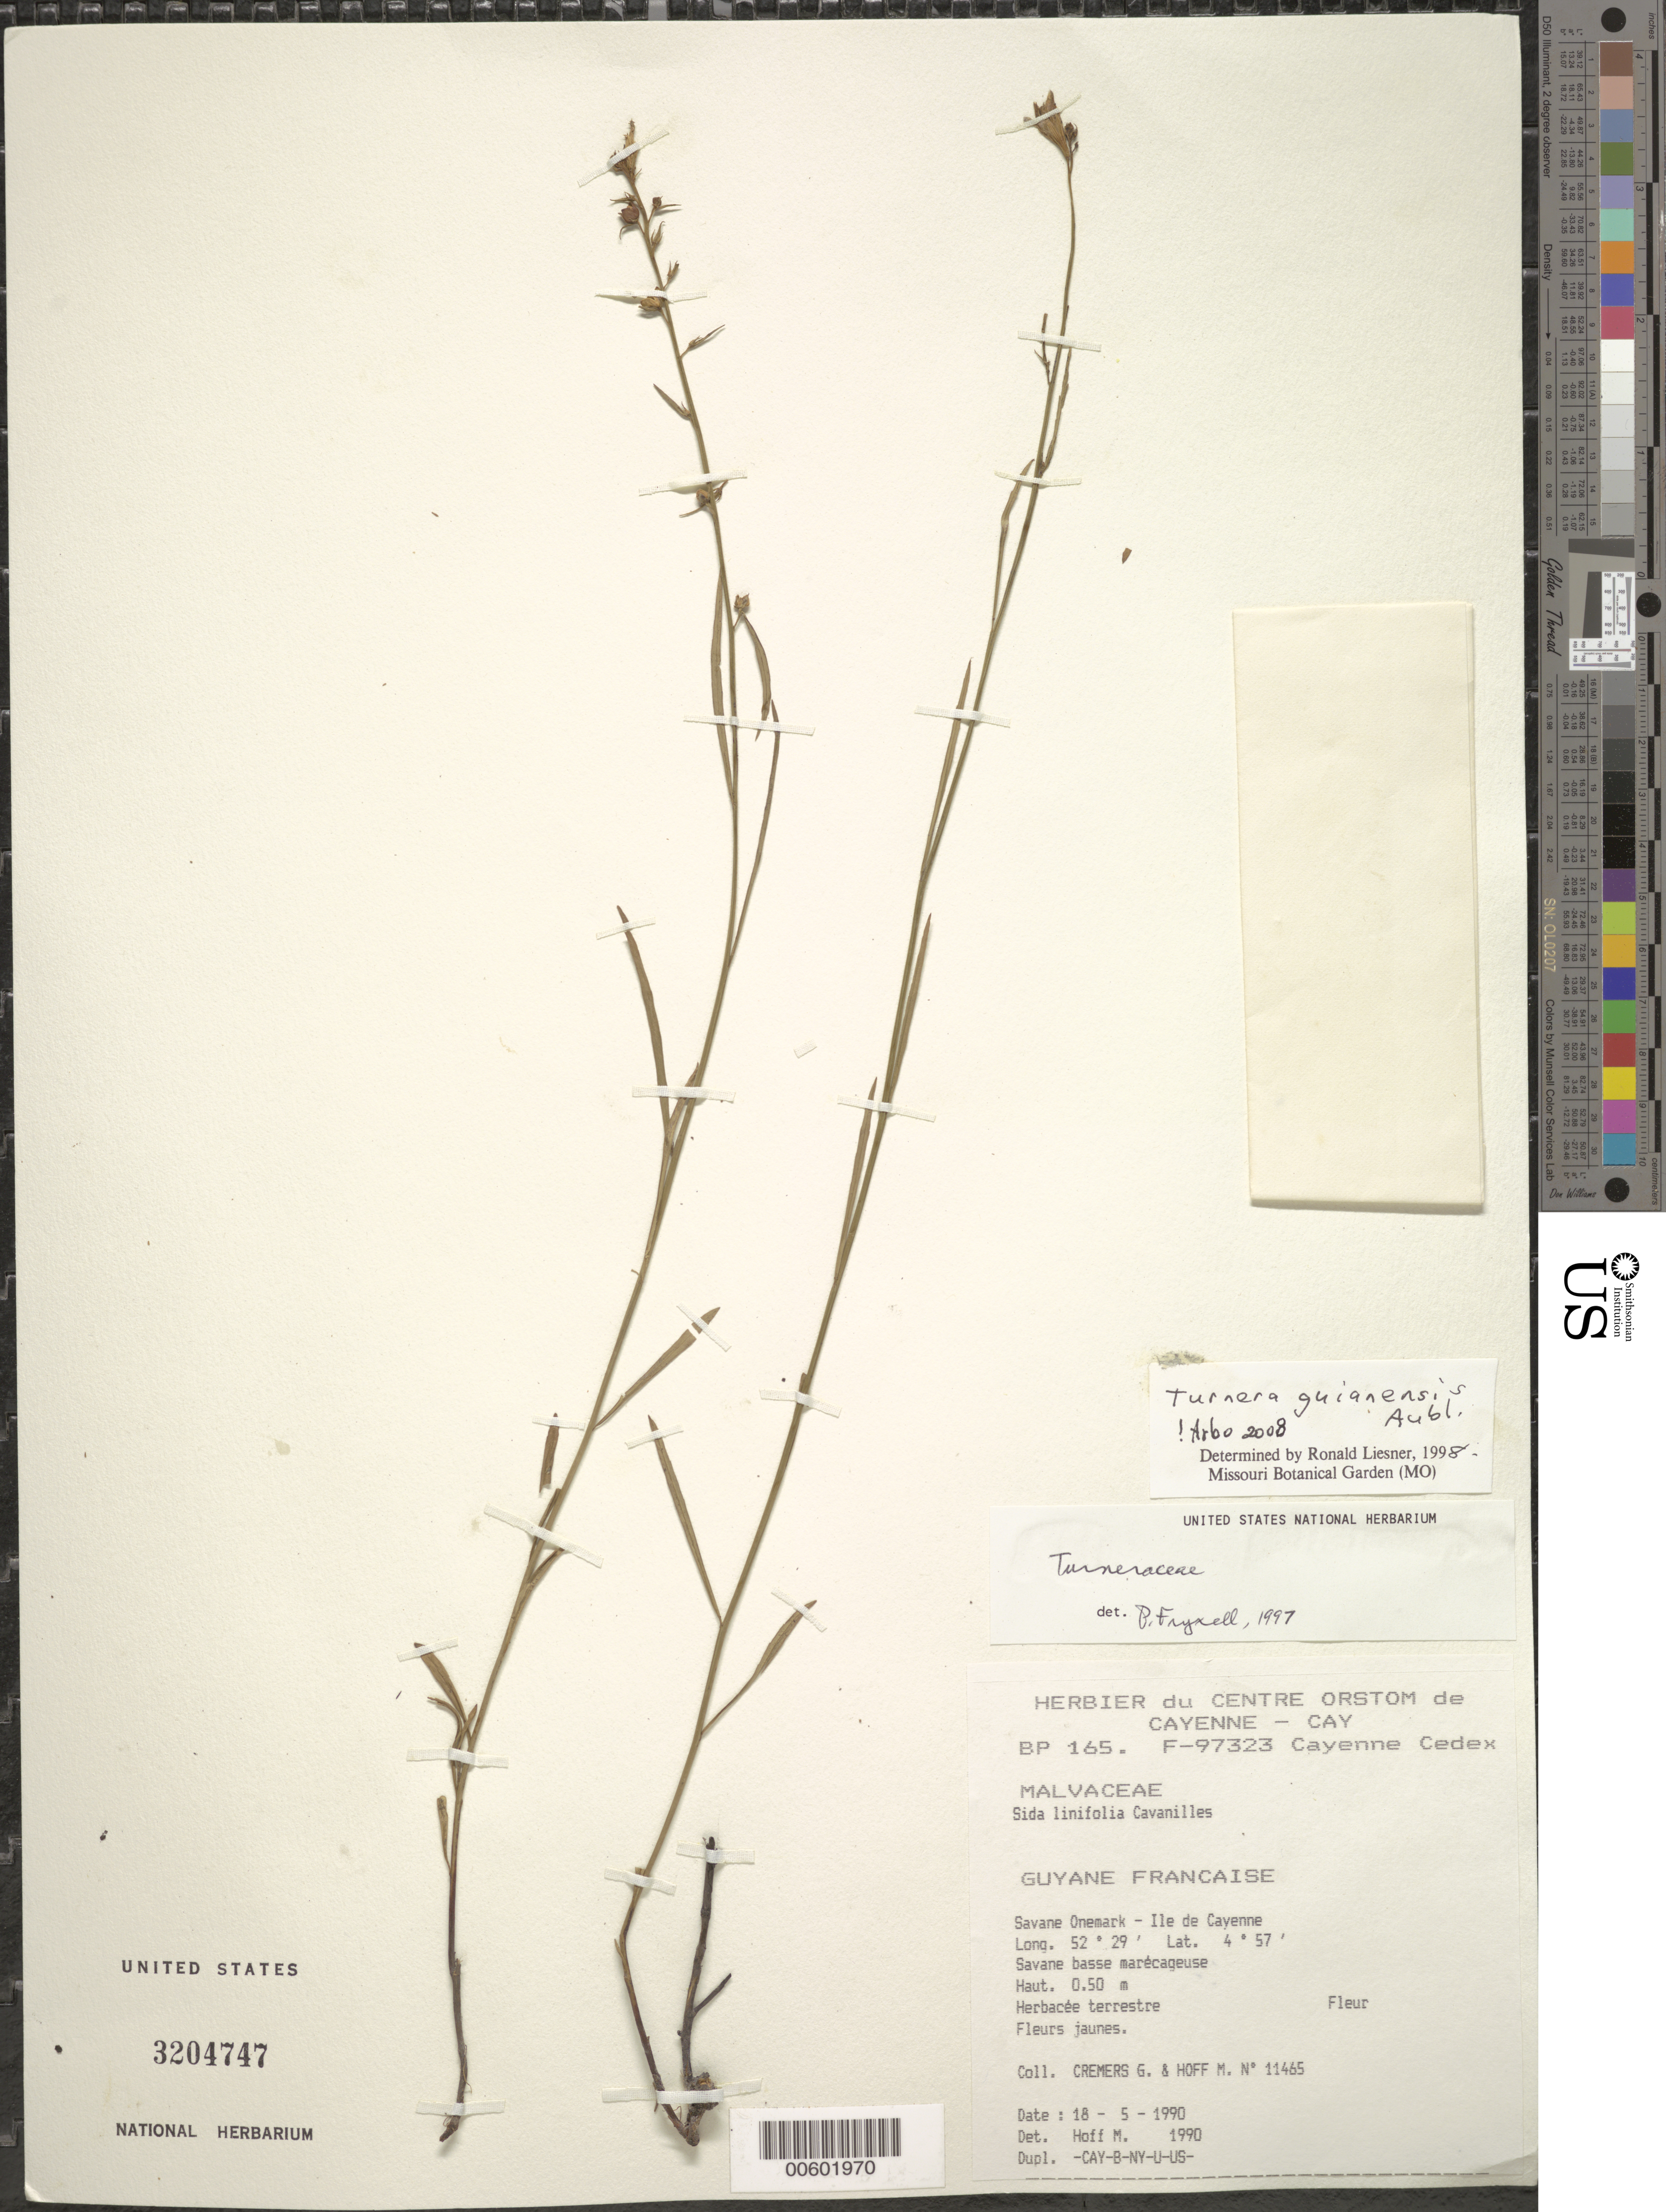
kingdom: Plantae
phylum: Tracheophyta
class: Magnoliopsida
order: Malpighiales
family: Turneraceae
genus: Turnera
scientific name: Turnera guianensis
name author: Aubl.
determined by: Arbo, M. M.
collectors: G. Cremers & M. Hoff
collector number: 11465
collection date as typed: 18-May-90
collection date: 1990-05-18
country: French Guiana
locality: Savane Onemark, Ile de Cayenne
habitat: Savane basse marecageuse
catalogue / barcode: US 3204747